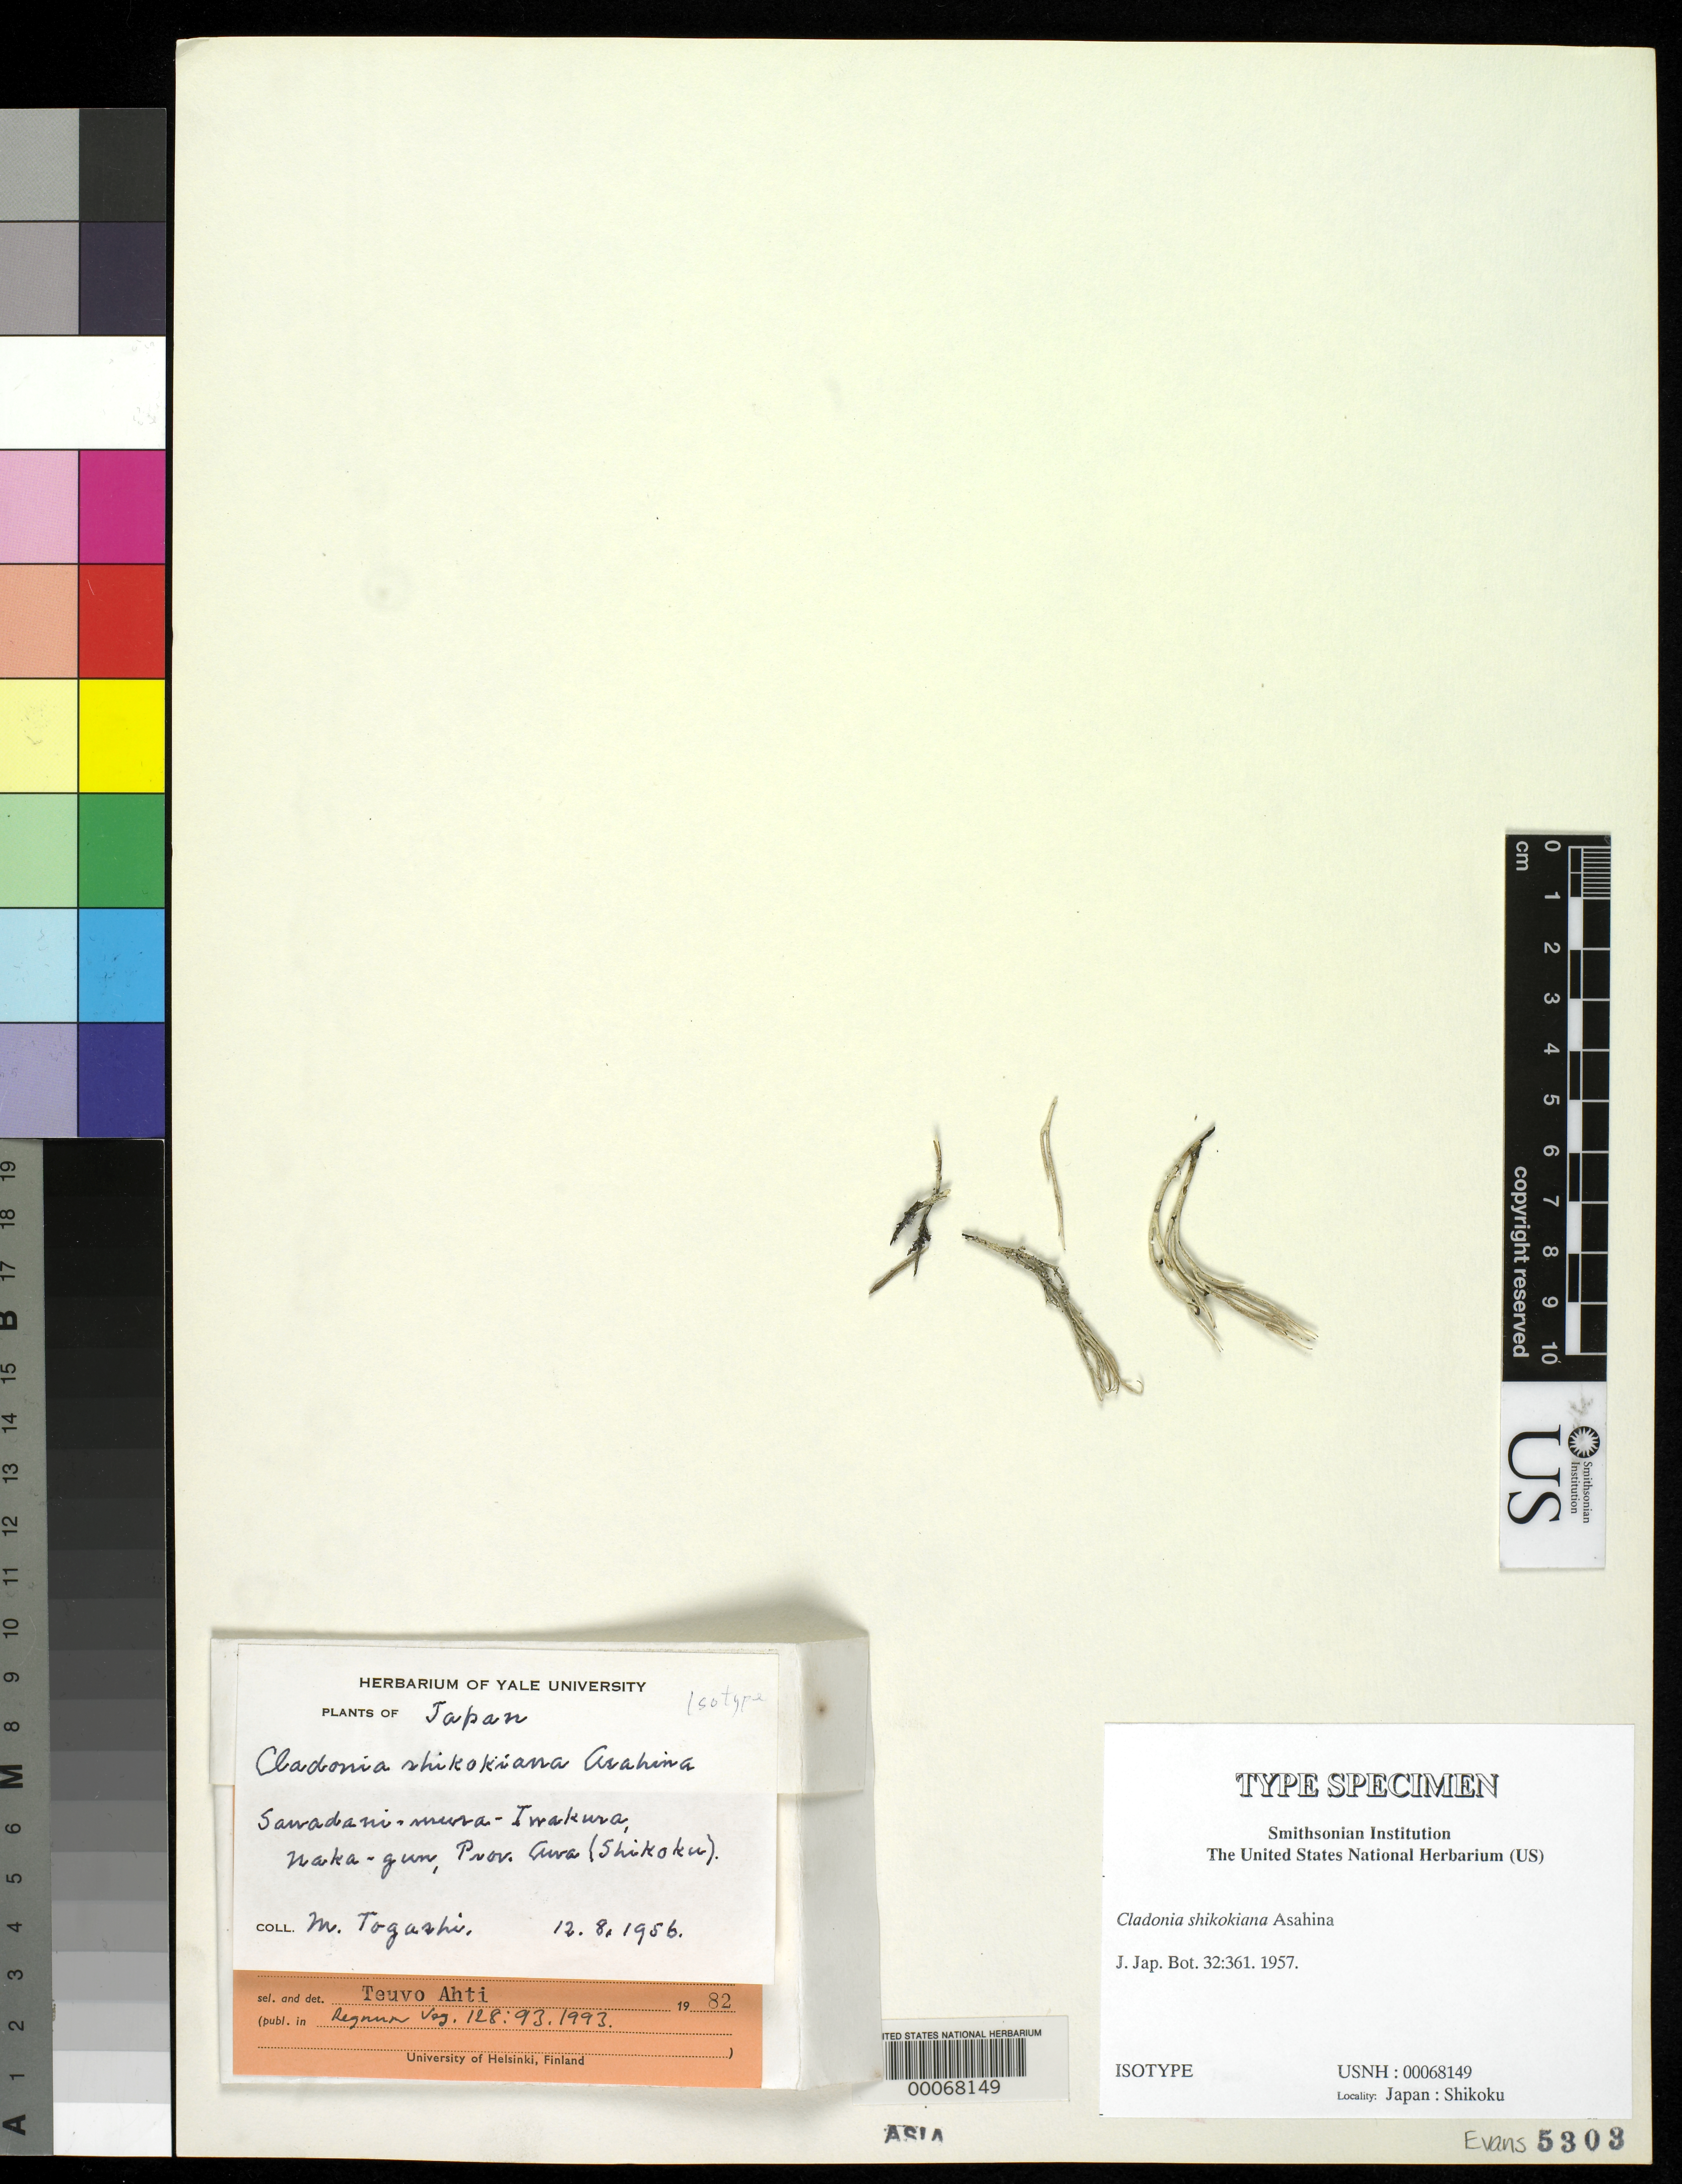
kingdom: Fungi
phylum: Ascomycota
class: Lecanoromycetes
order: Lecanorales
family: Cladoniaceae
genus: Cladonia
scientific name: Cladonia shikokiana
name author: Asahina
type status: Isotype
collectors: M. Togashi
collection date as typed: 12 Aug 1956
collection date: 1956-08-12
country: Japan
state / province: Tokusima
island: Shikoku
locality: Awa District, Naka-gun, between Iwakura & Sawadani-mura.